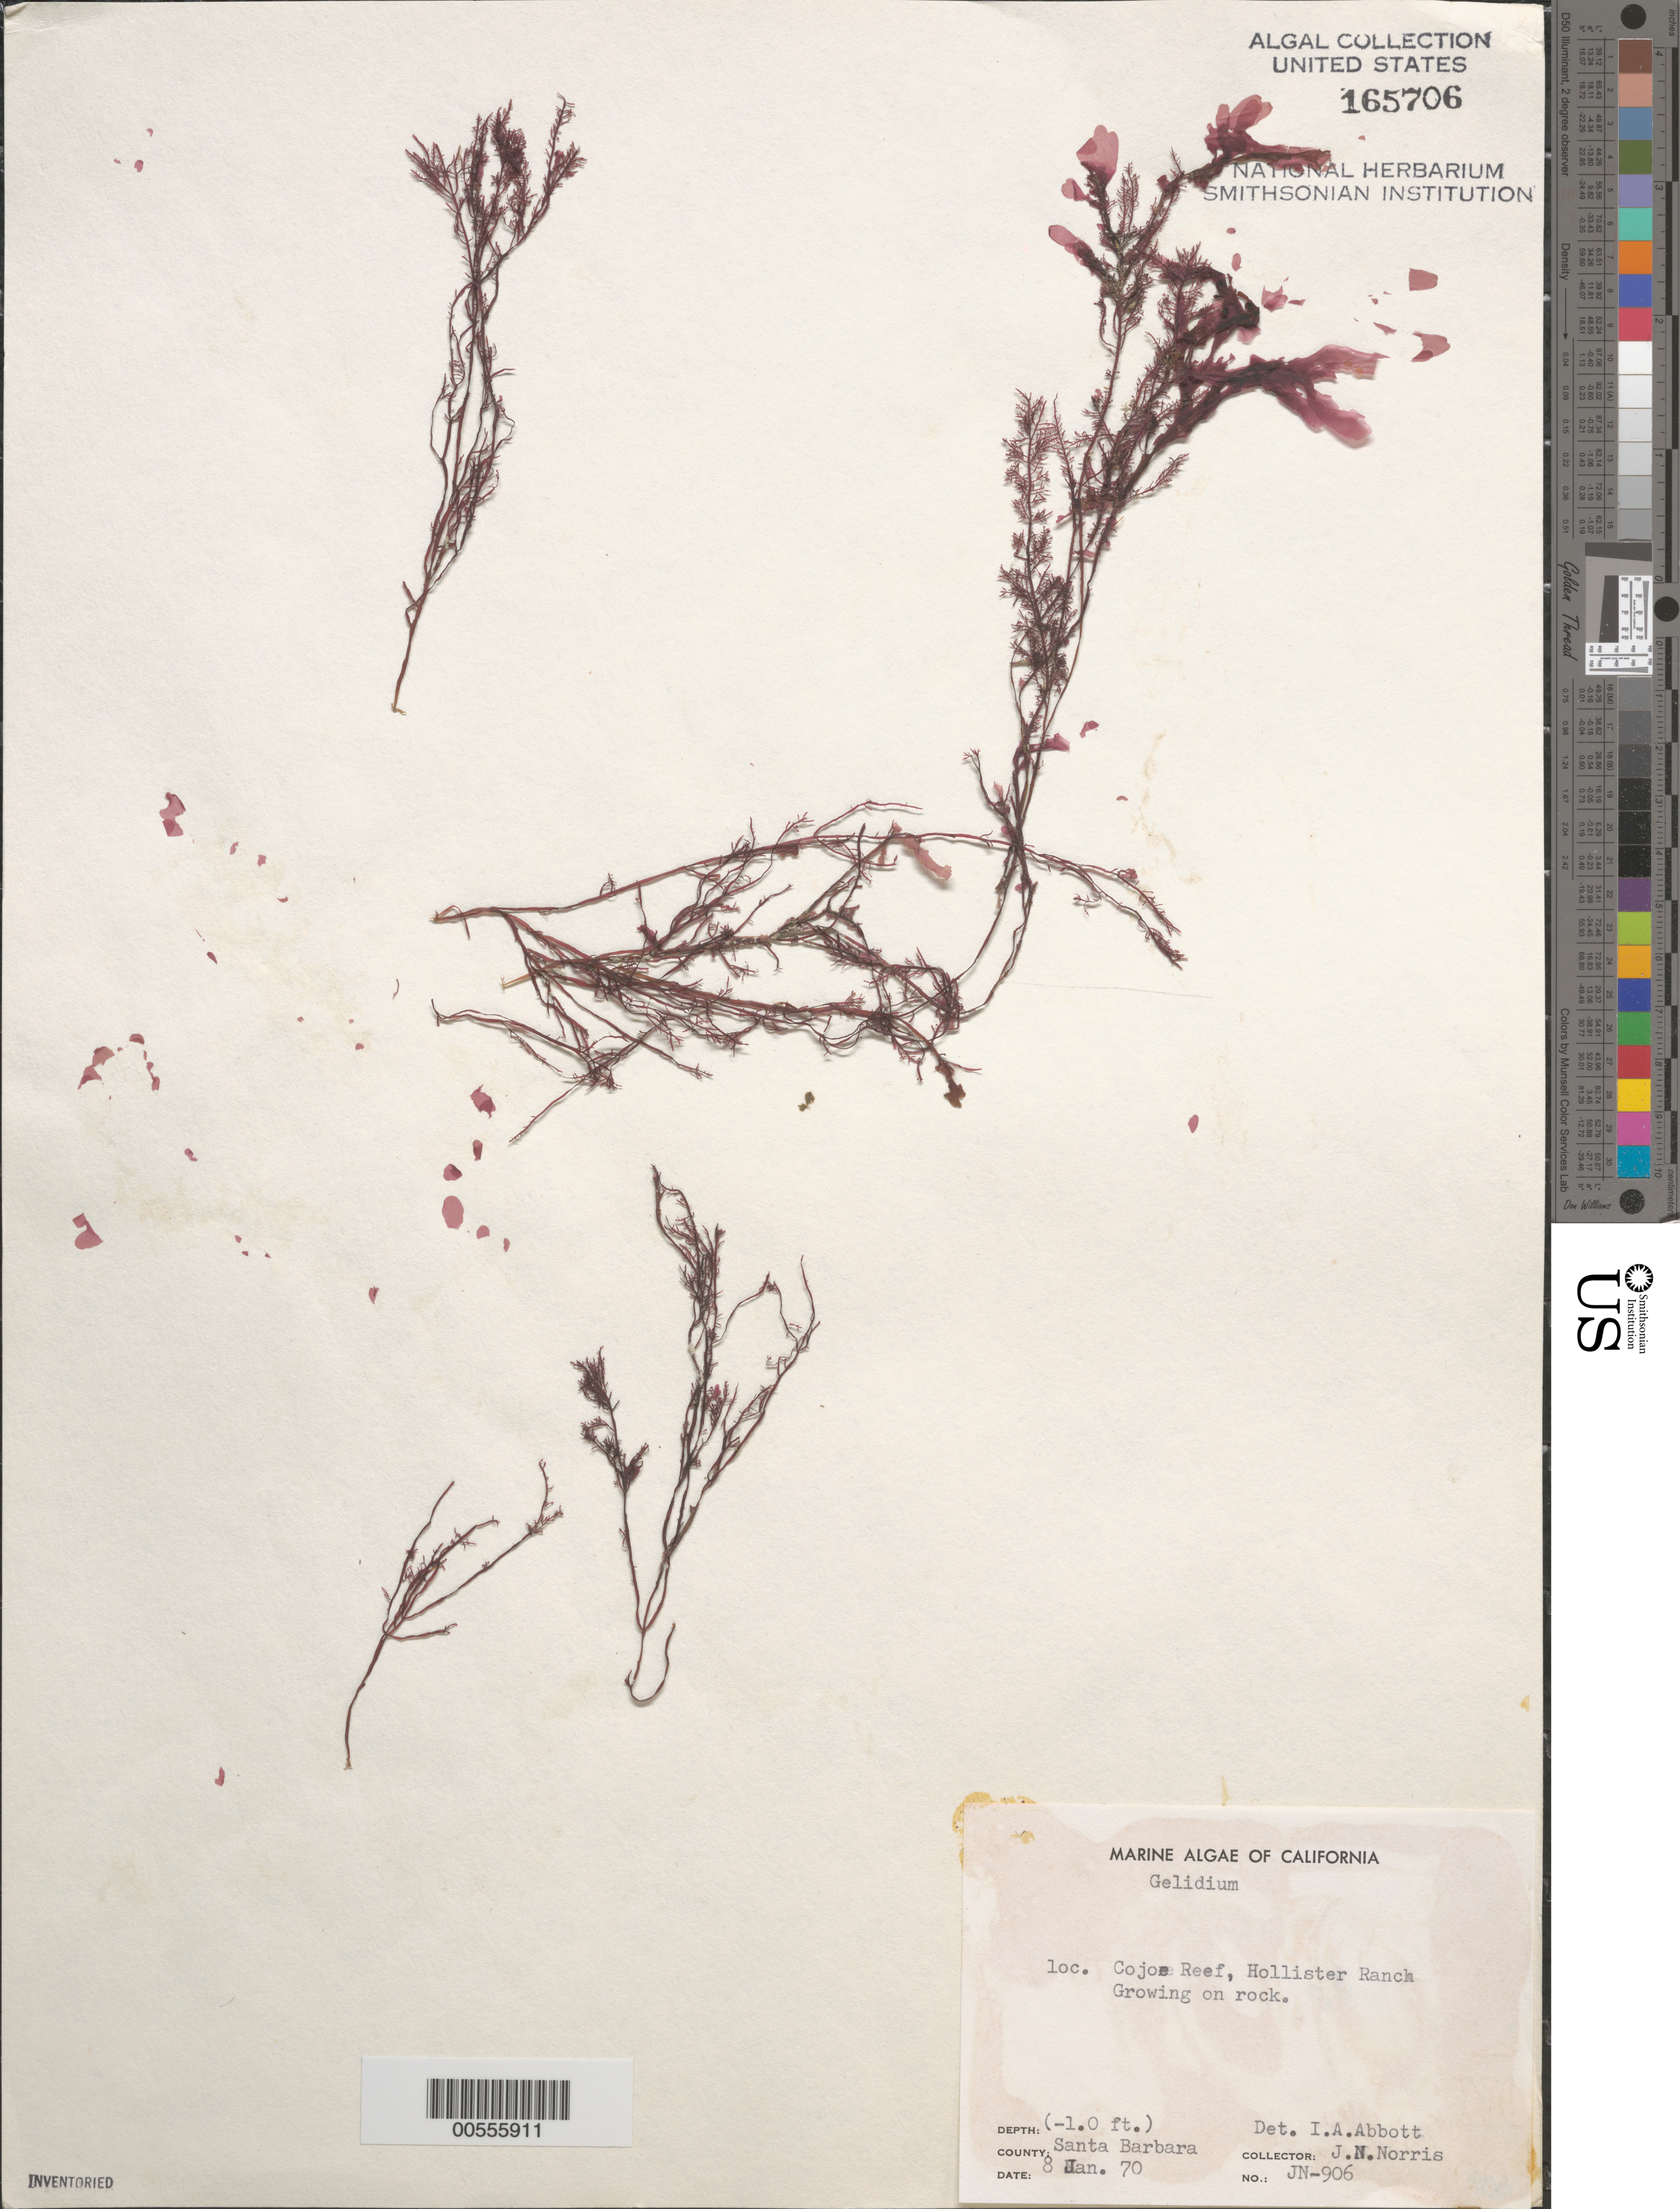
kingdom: Plantae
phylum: Rhodophyta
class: Florideophyceae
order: Gelidiales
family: Gelidiaceae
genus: Gelidium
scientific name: Gelidium sp.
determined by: Abbott, Isabella A.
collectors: J. N. Norris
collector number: JN-906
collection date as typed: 08 Jan 1970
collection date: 1970-01-08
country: United States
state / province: California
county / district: Santa Barbara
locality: Cojo Reef, Hollister Ranch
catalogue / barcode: US 165706